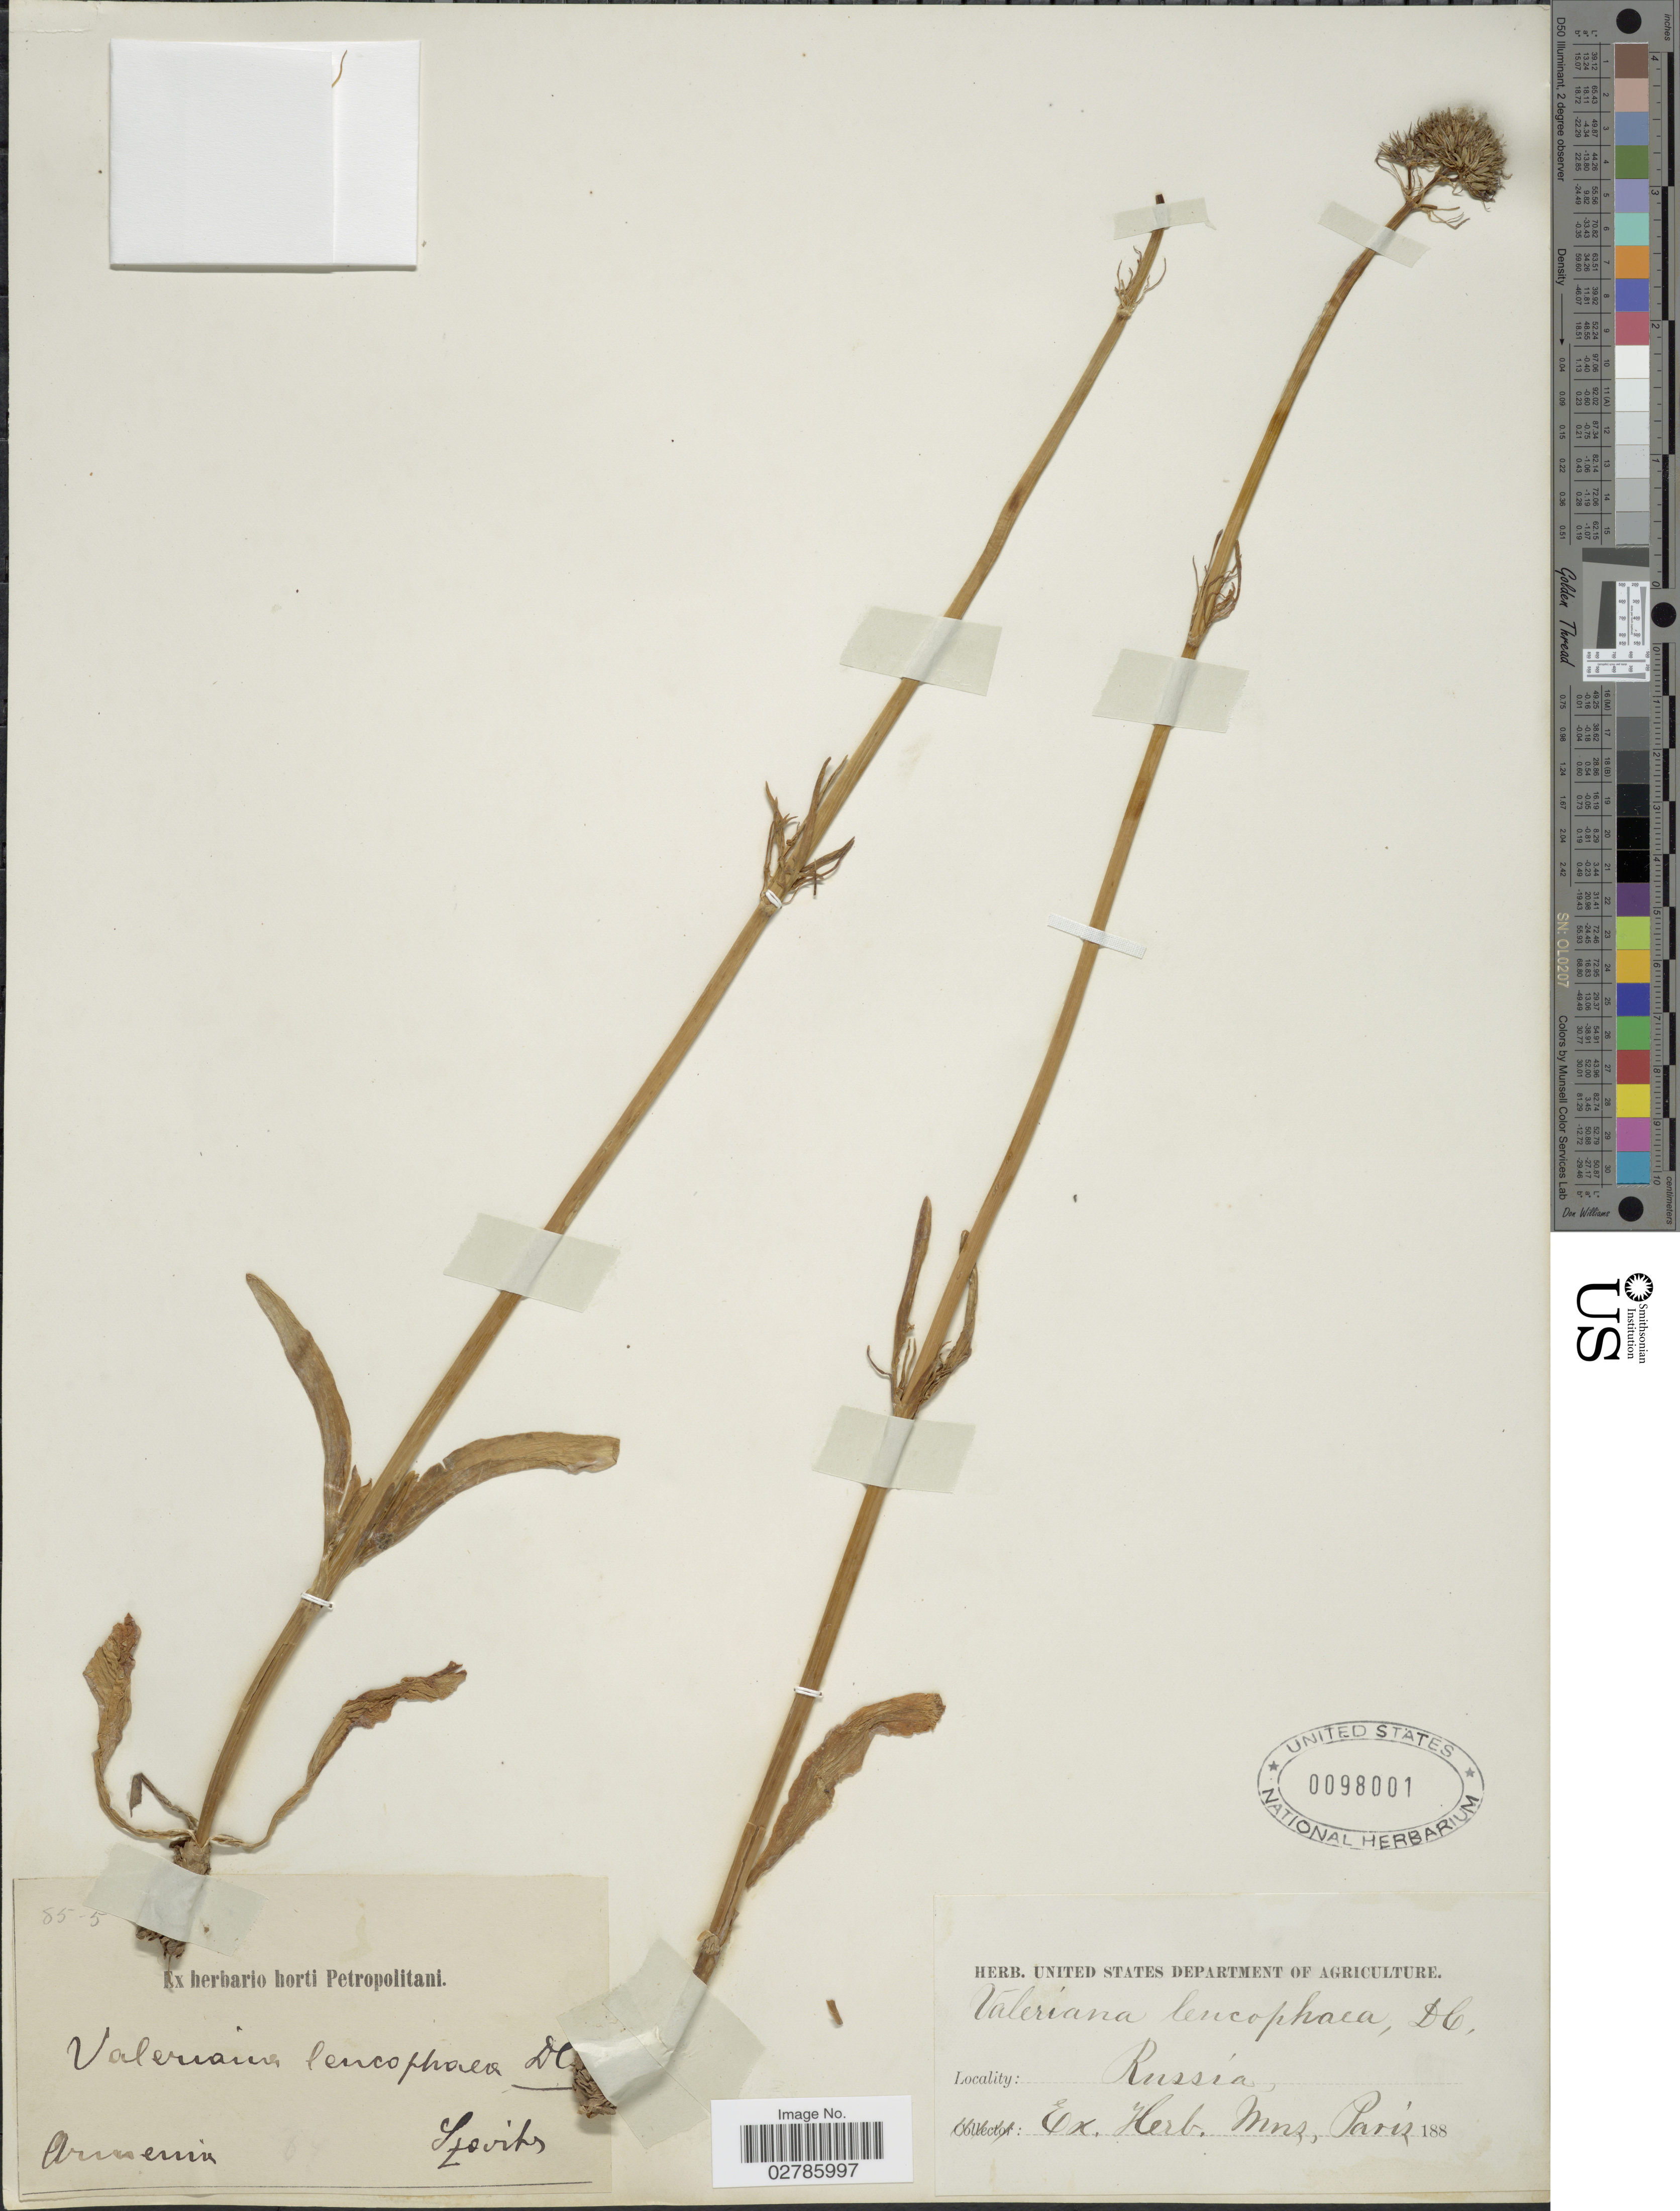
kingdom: Plantae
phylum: Tracheophyta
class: Magnoliopsida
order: Dipsacales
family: Caprifoliaceae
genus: Valeriana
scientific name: Valeriana leucophaea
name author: DC.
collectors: Szovits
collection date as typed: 188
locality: Armenia. Russia.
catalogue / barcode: US 98001